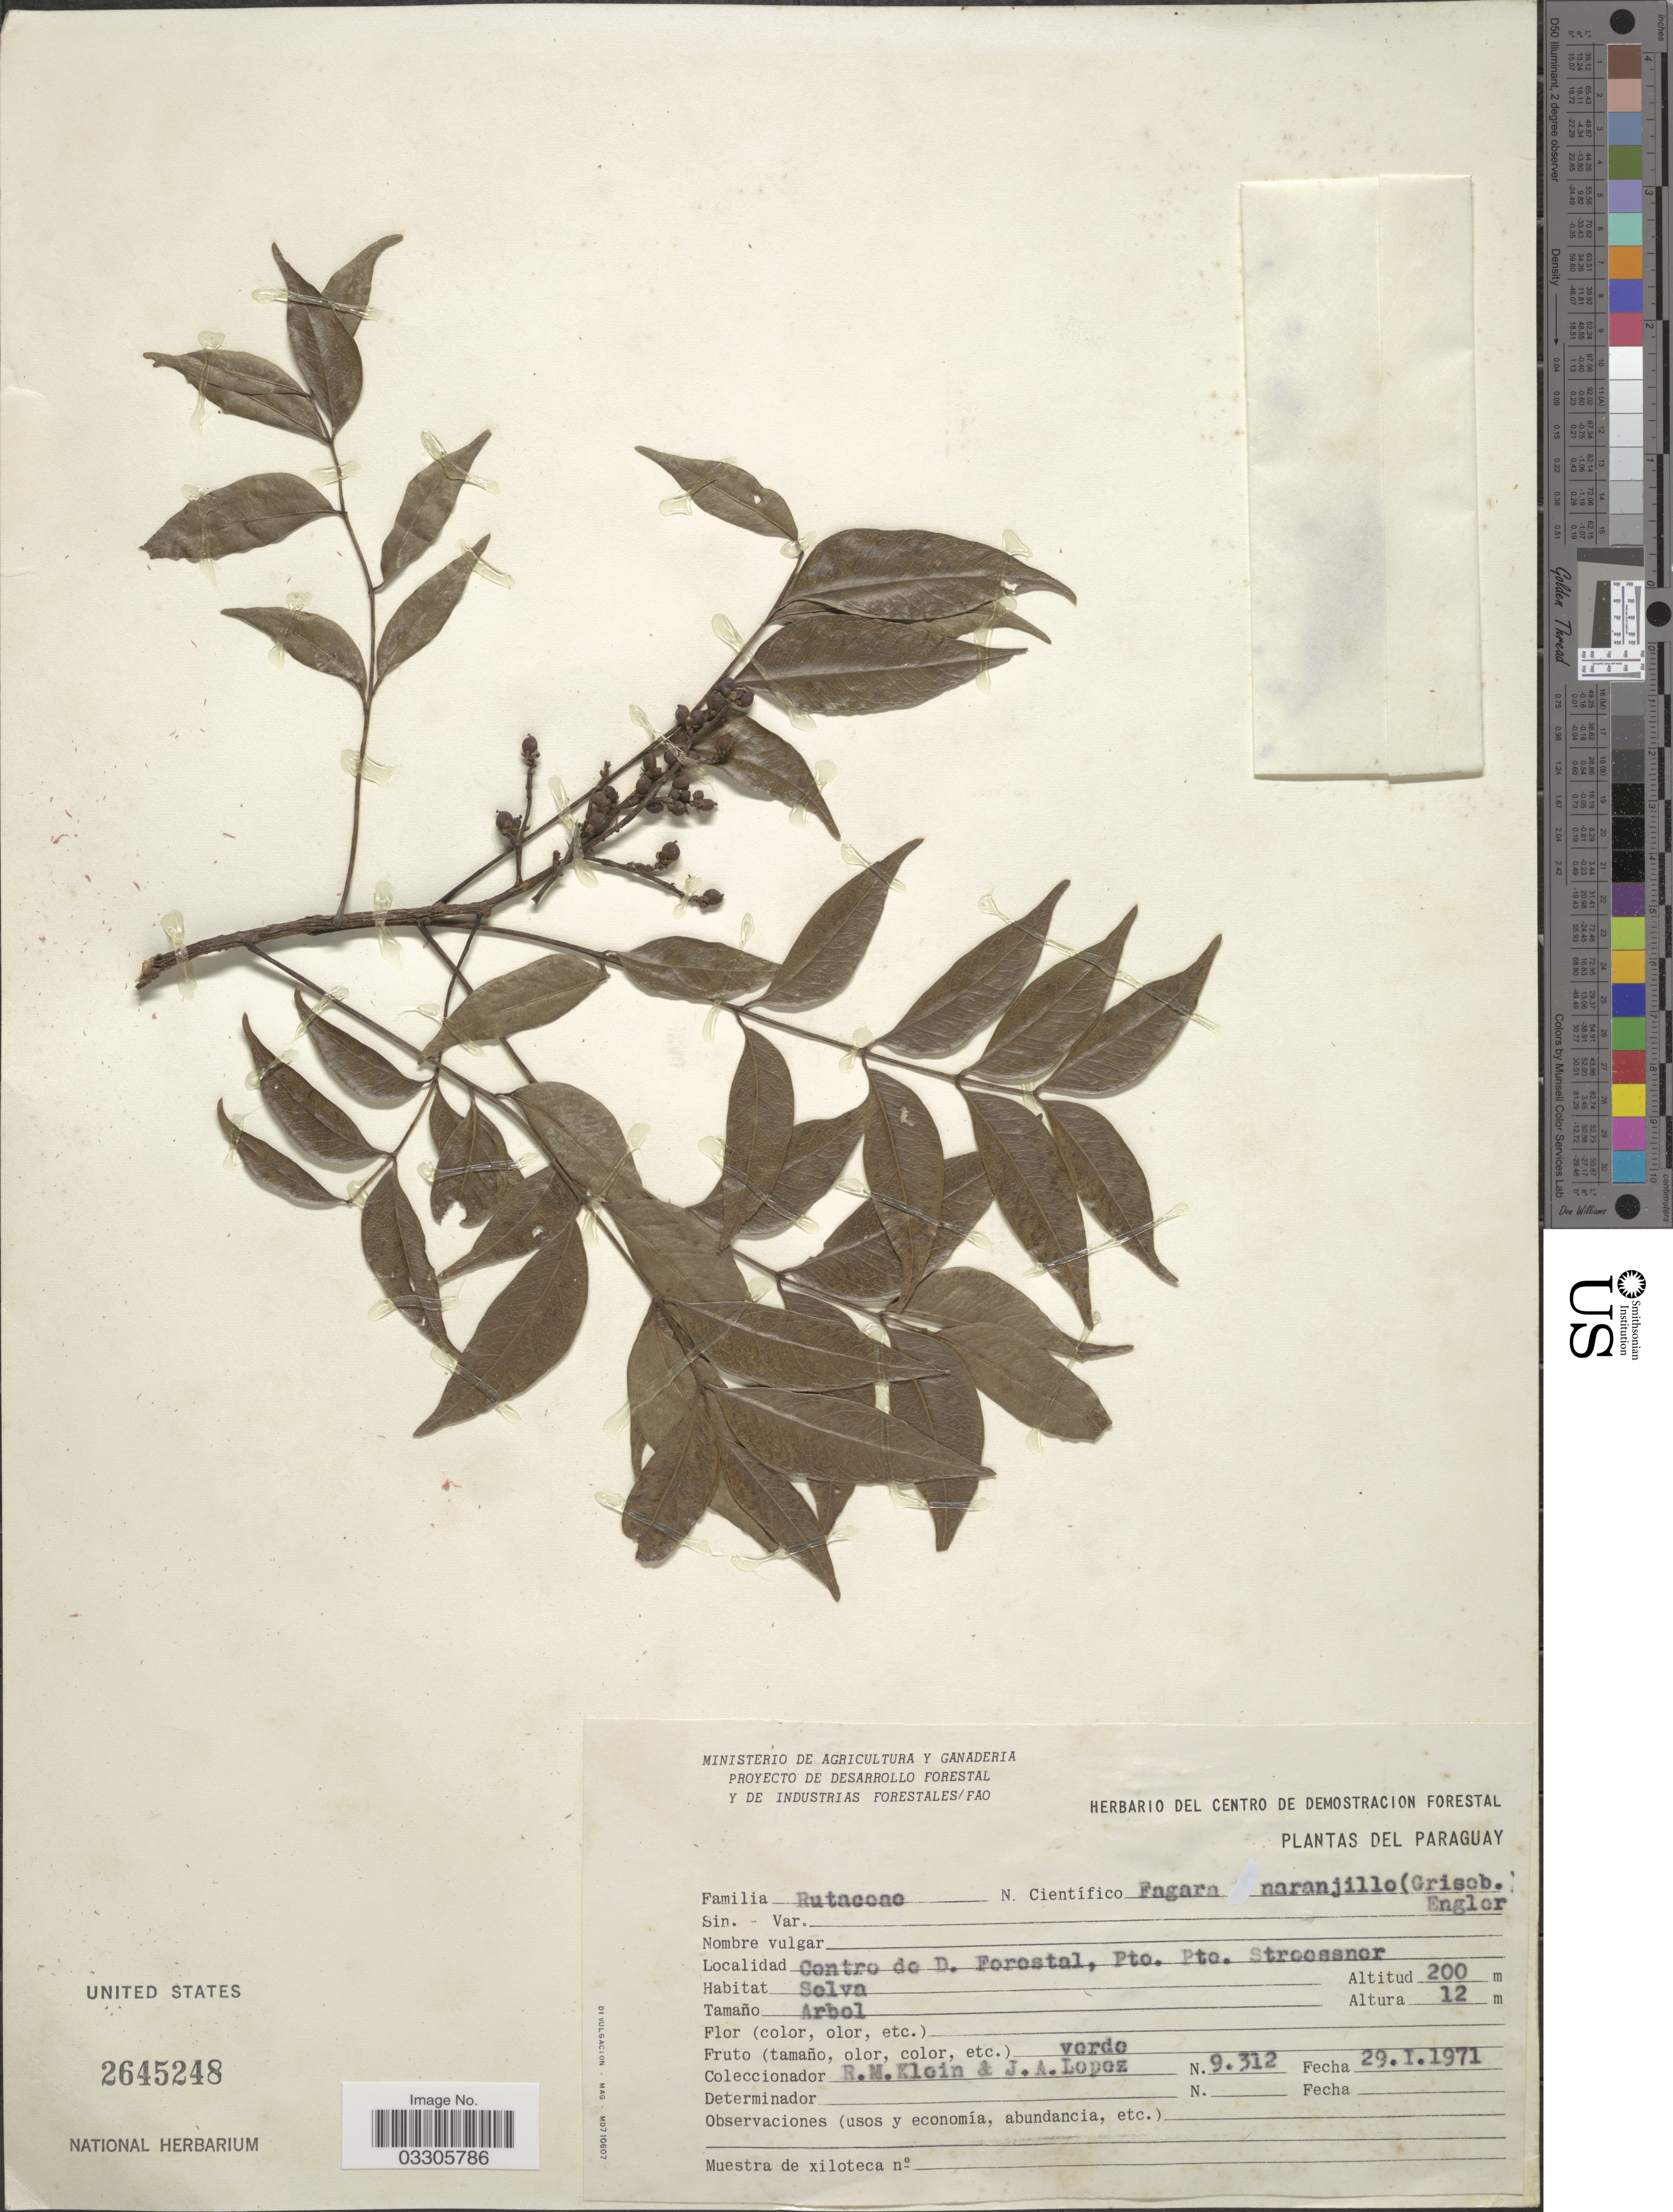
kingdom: Plantae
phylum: Tracheophyta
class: Magnoliopsida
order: Sapindales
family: Rutaceae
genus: Zanthoxylum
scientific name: Zanthoxylum naranjillo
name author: Griseb.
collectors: R. M. Klein & J. Lopez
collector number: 9312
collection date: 1971-01-29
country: Paraguay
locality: Centro do D. Forestal, Pto. Pto. Stroessner.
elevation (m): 200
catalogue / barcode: US 2645248